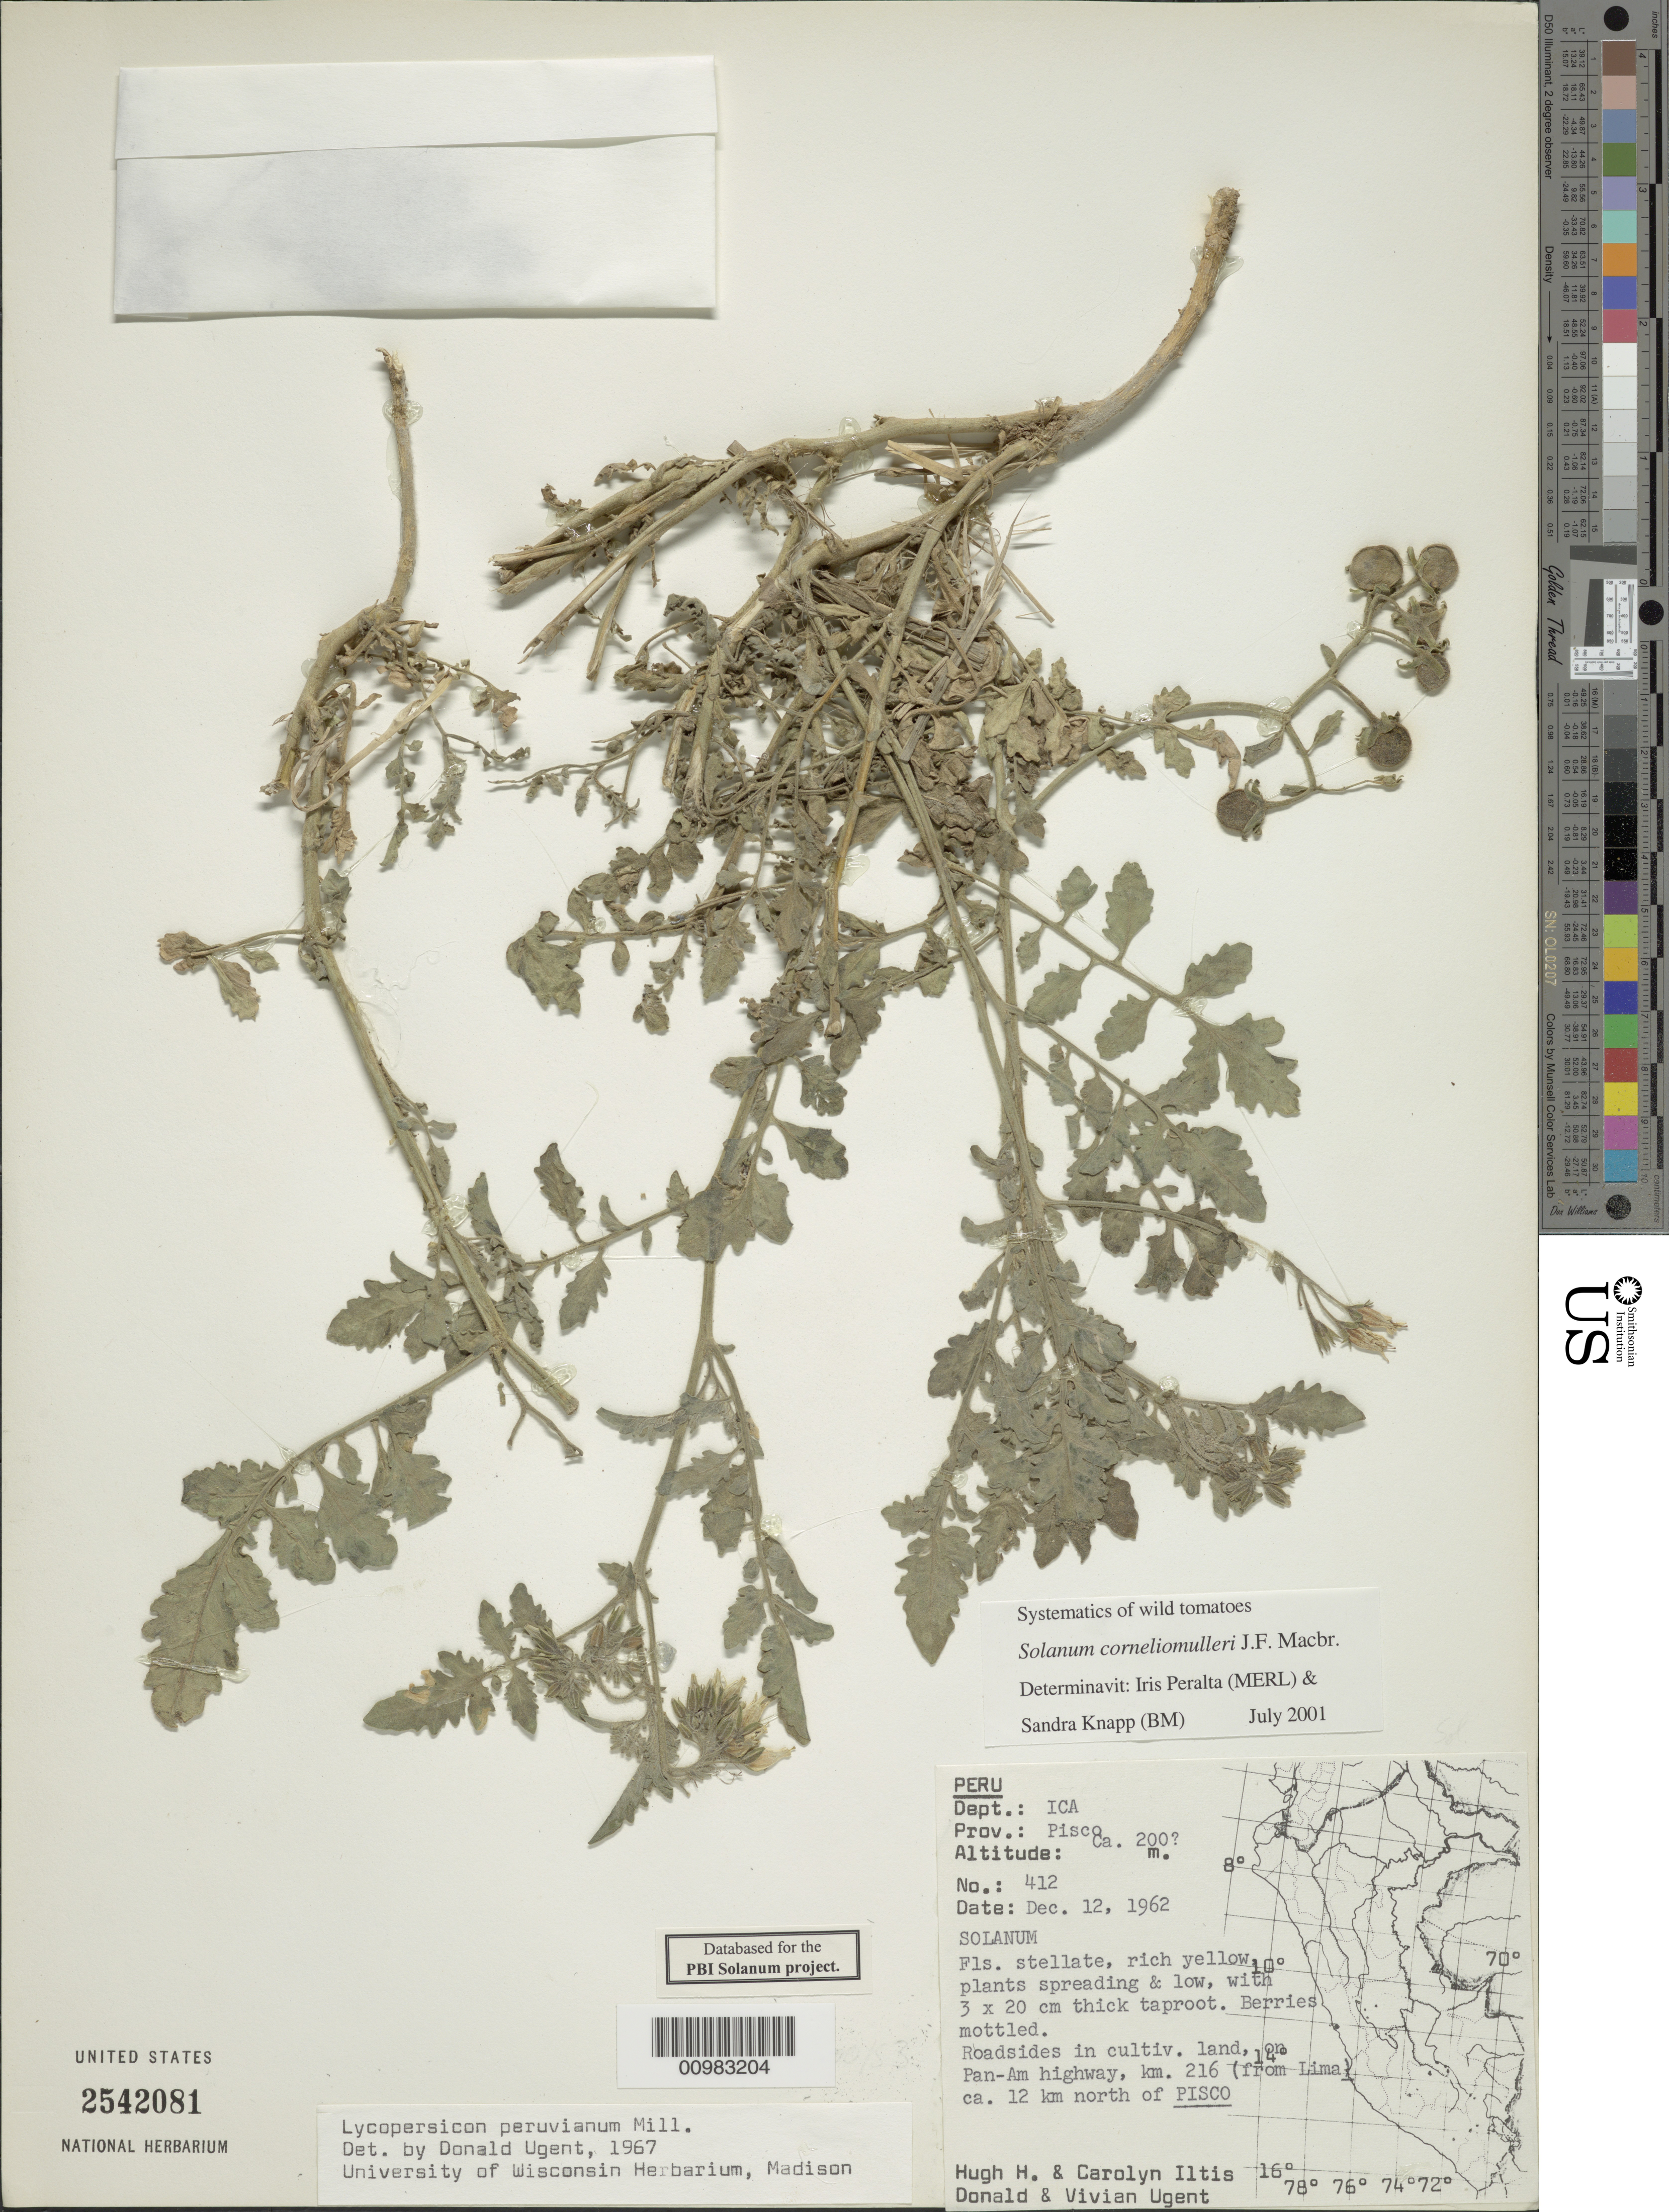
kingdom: Plantae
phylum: Tracheophyta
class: Magnoliopsida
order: Solanales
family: Solanaceae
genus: Solanum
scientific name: Solanum corneliomulleri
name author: J.F. Macbr.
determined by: Peralta, Iris E.; Knapp, S. D.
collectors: H. H. Iltis, C. M Iltis, D. Ugent & V. Ugent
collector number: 412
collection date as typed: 12 Dec 1962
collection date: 1962-12-12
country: Peru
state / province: Ica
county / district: Pisco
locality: on Pan American highway, km 216 from Lima, ca. 12 km N of Pisco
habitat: roadsides in cultivated land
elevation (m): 200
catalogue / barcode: US 2542081